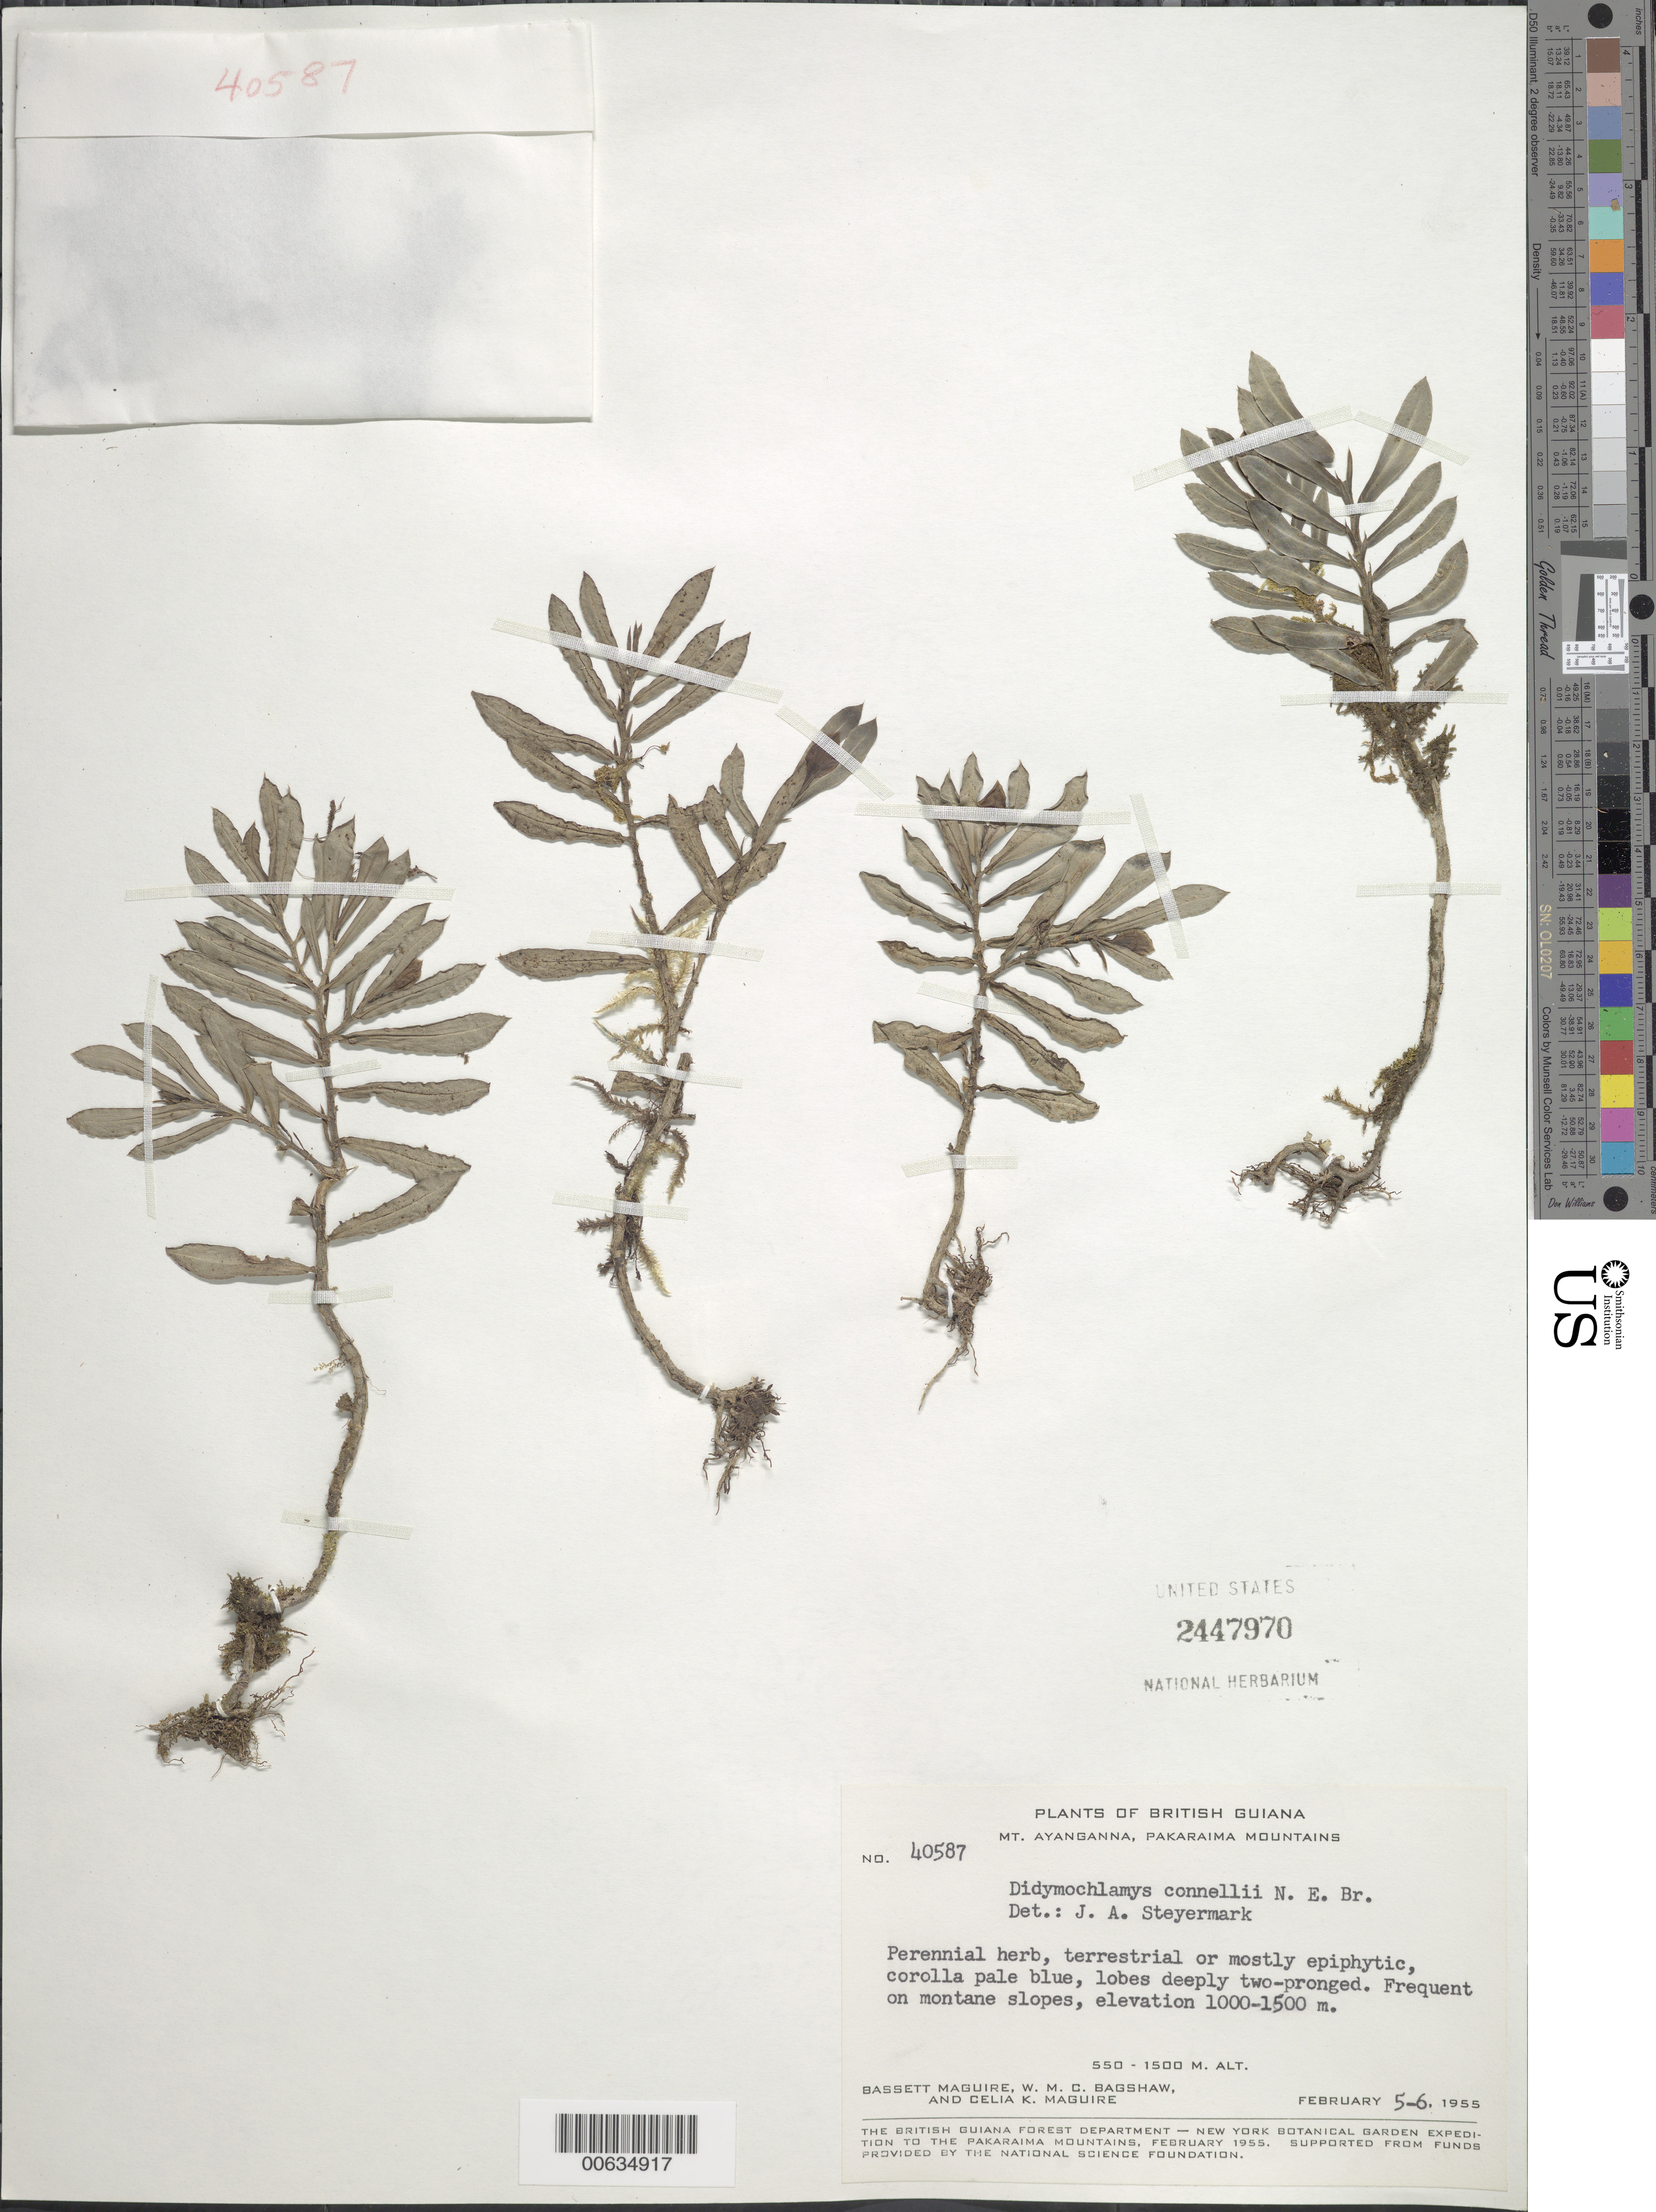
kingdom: Plantae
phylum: Tracheophyta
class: Magnoliopsida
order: Gentianales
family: Rubiaceae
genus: Didymochlamys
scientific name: Didymochlamys connellii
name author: N.E. Br.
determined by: Steyermark, Julian A., (VEN)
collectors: B. Maguire, W. Bagshaw & C. K. Maguire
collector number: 40587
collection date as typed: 5-Feb-55 to 6-Feb-55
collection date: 1955-02-05/1955-02-06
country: Guyana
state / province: Cuyuni-Mazaruni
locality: Mt. Ayanganna, Pakaraima Mts.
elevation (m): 1000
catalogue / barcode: US 2447970